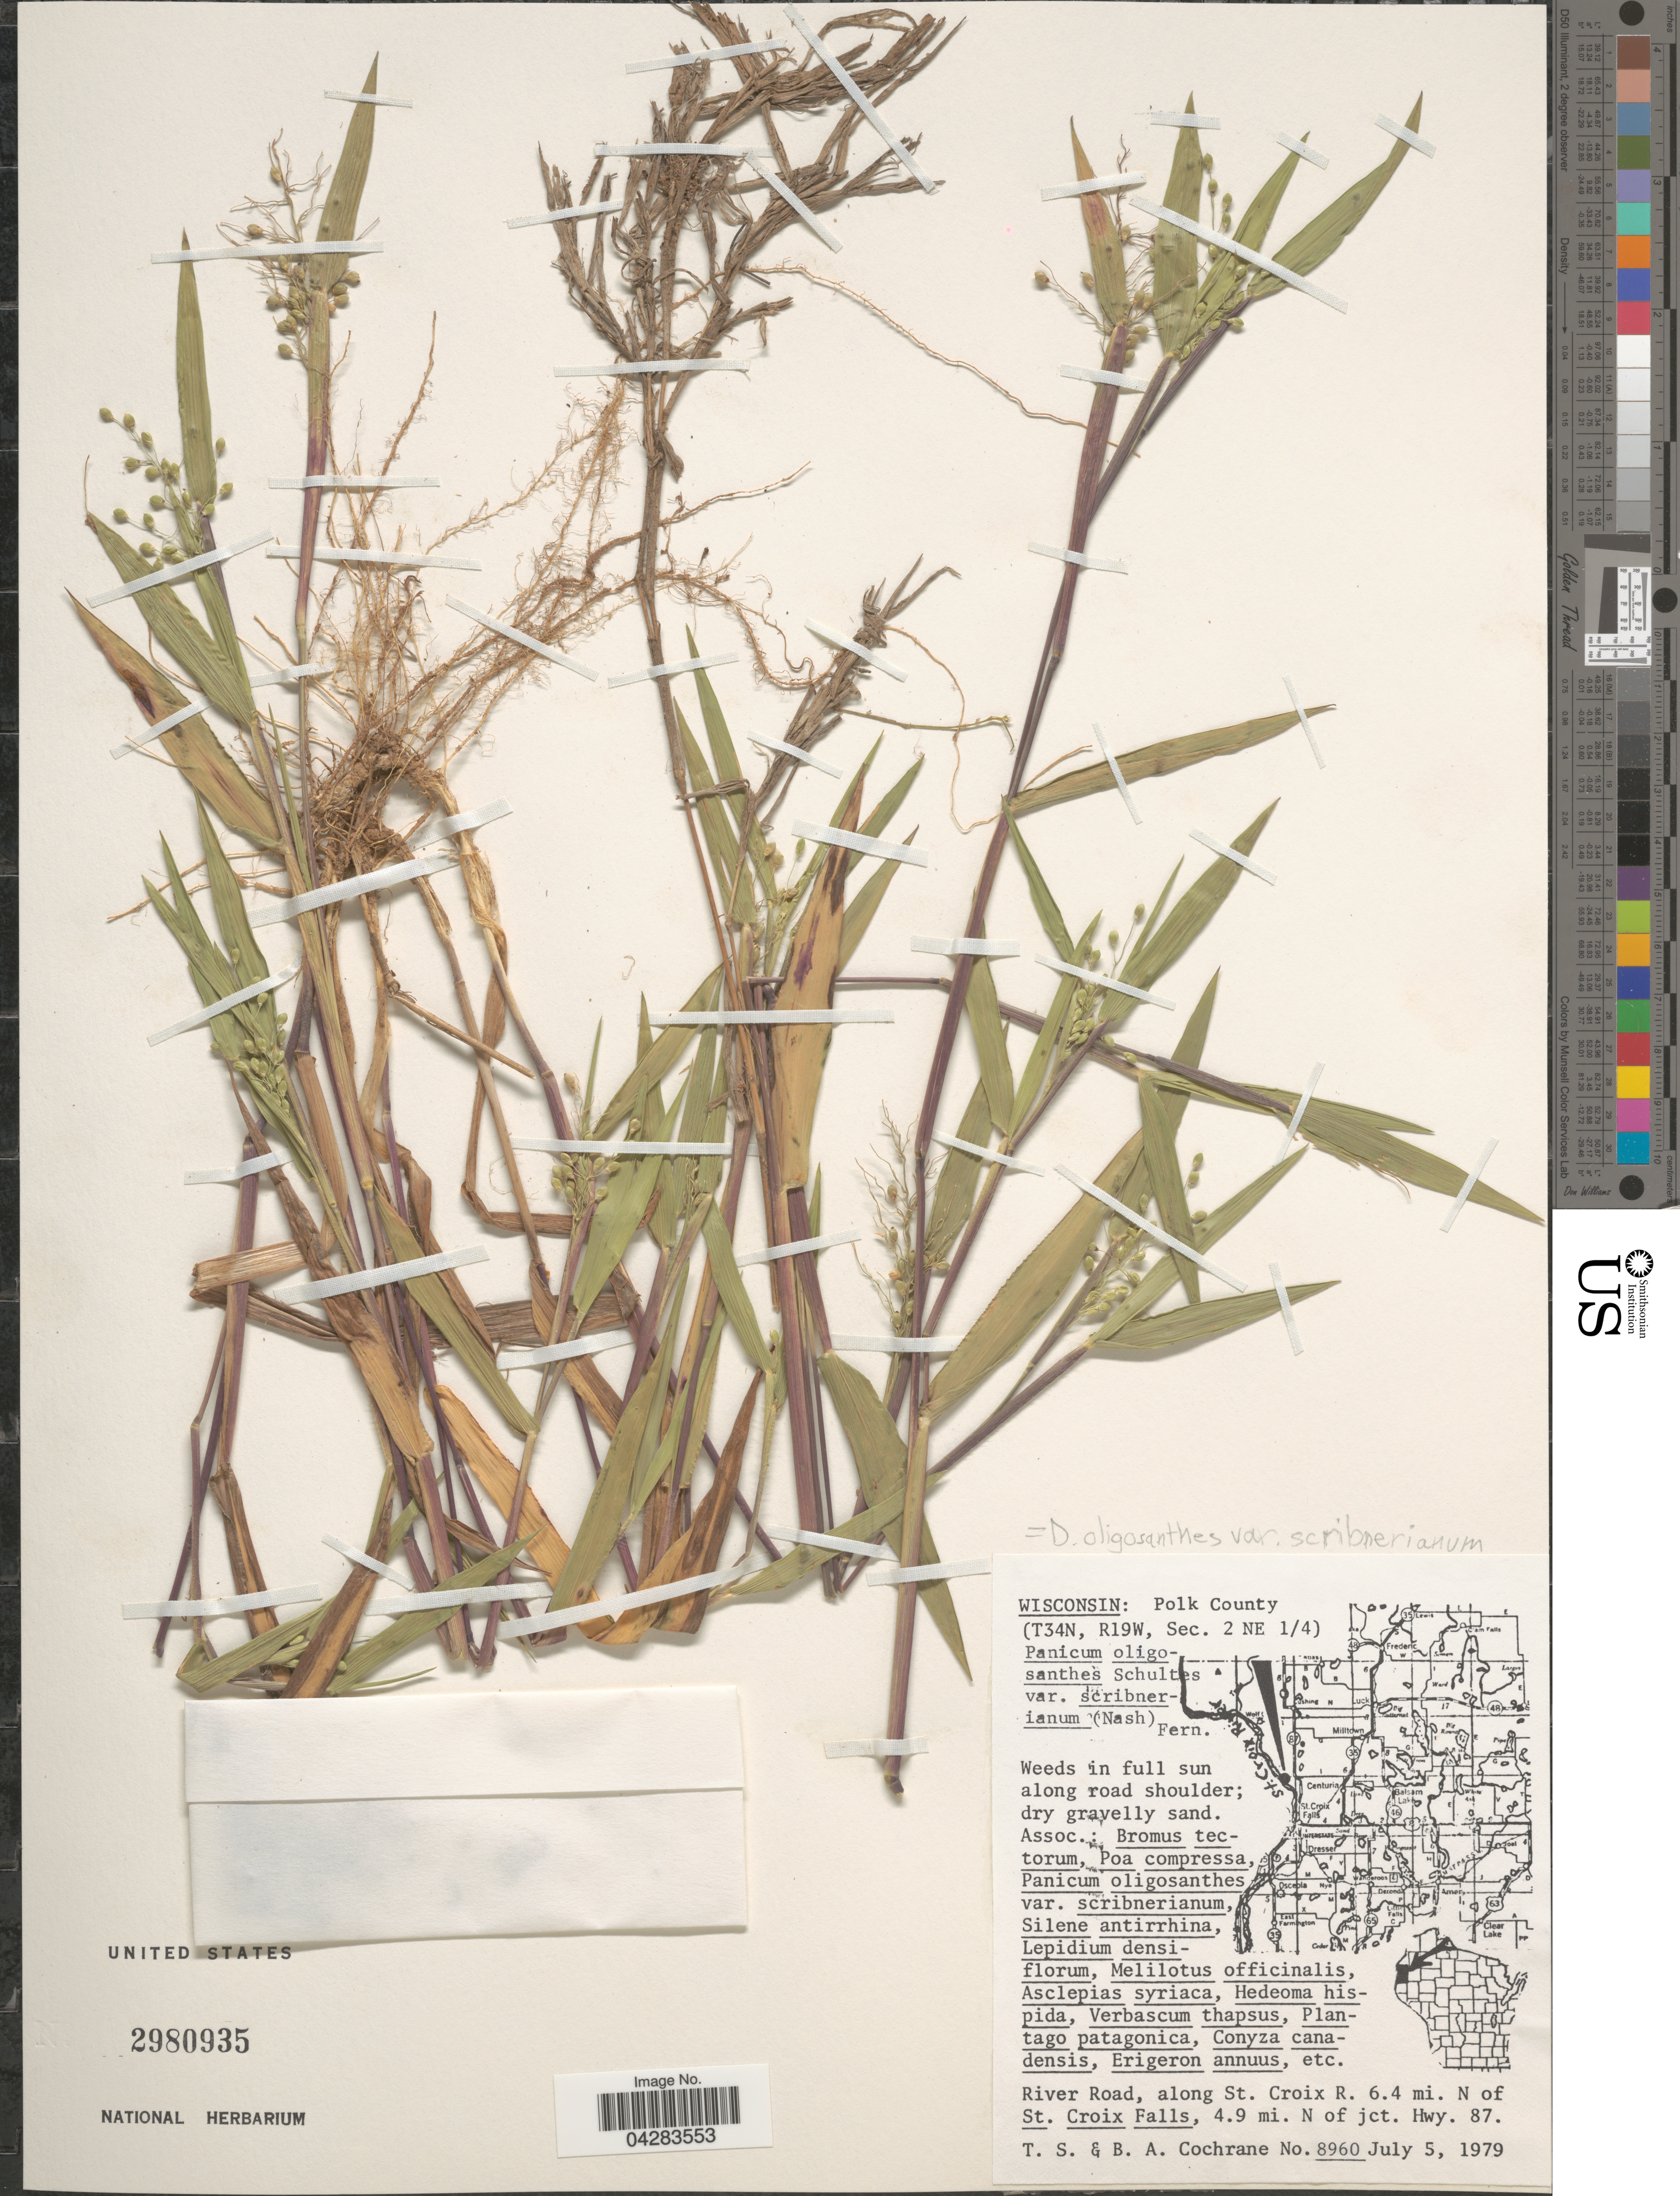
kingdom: Plantae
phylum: Tracheophyta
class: Liliopsida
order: Poales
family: Poaceae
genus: Dichanthelium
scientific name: Dichanthelium oligosanthes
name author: (Schult.) Gould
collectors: T. S. Cochrane & B. Cochrane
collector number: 8960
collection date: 1979-07-05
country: United States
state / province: Wisconsin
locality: Polk County. (T34N, R19W, Sec. 2 NE 1/4). River Road, along St. Croix R. 6.4 mi. N of St. Croix Falls, 4.9 mi. N of jct. Hwy. 87.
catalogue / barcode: US 2980935